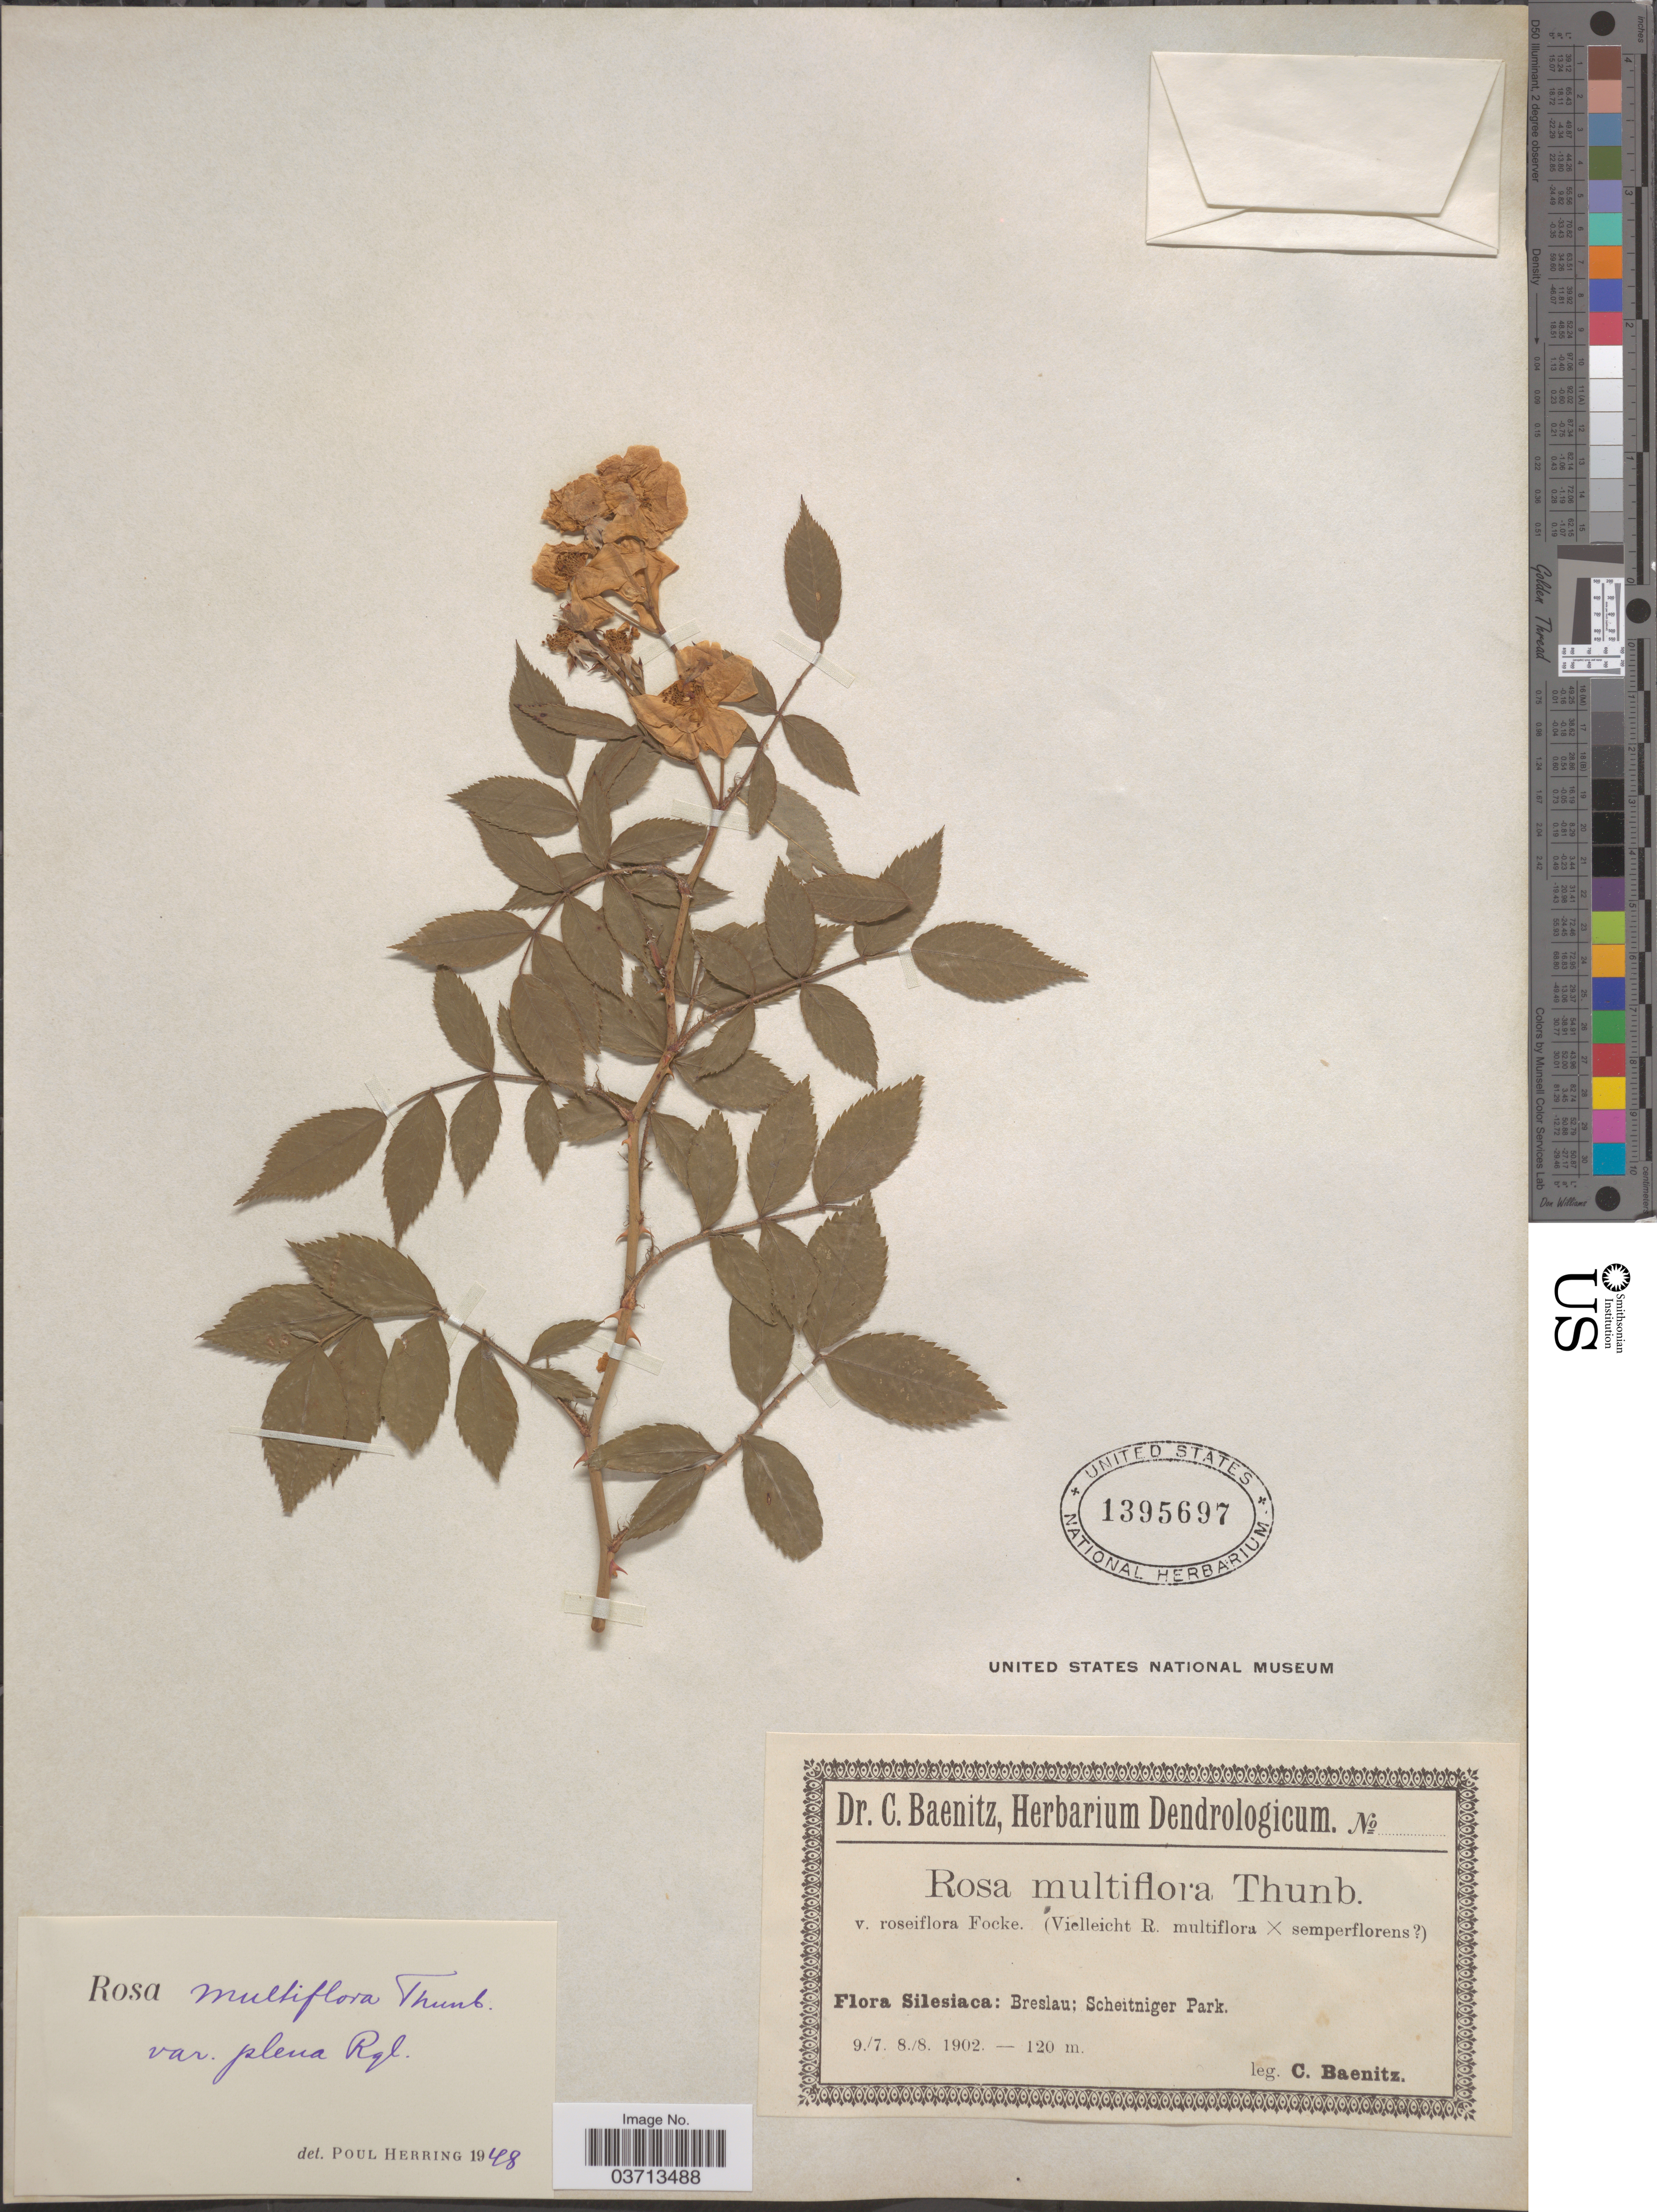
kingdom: Plantae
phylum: Tracheophyta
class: Magnoliopsida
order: Rosales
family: Rosaceae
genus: Rosa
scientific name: Rosa muscosa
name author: Aiton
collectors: C. G. Baenitz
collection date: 1902-07-09/1902-08-08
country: Poland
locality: Silesiaca: Breslau; Scheitniger Park.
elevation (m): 120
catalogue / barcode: US 1395697